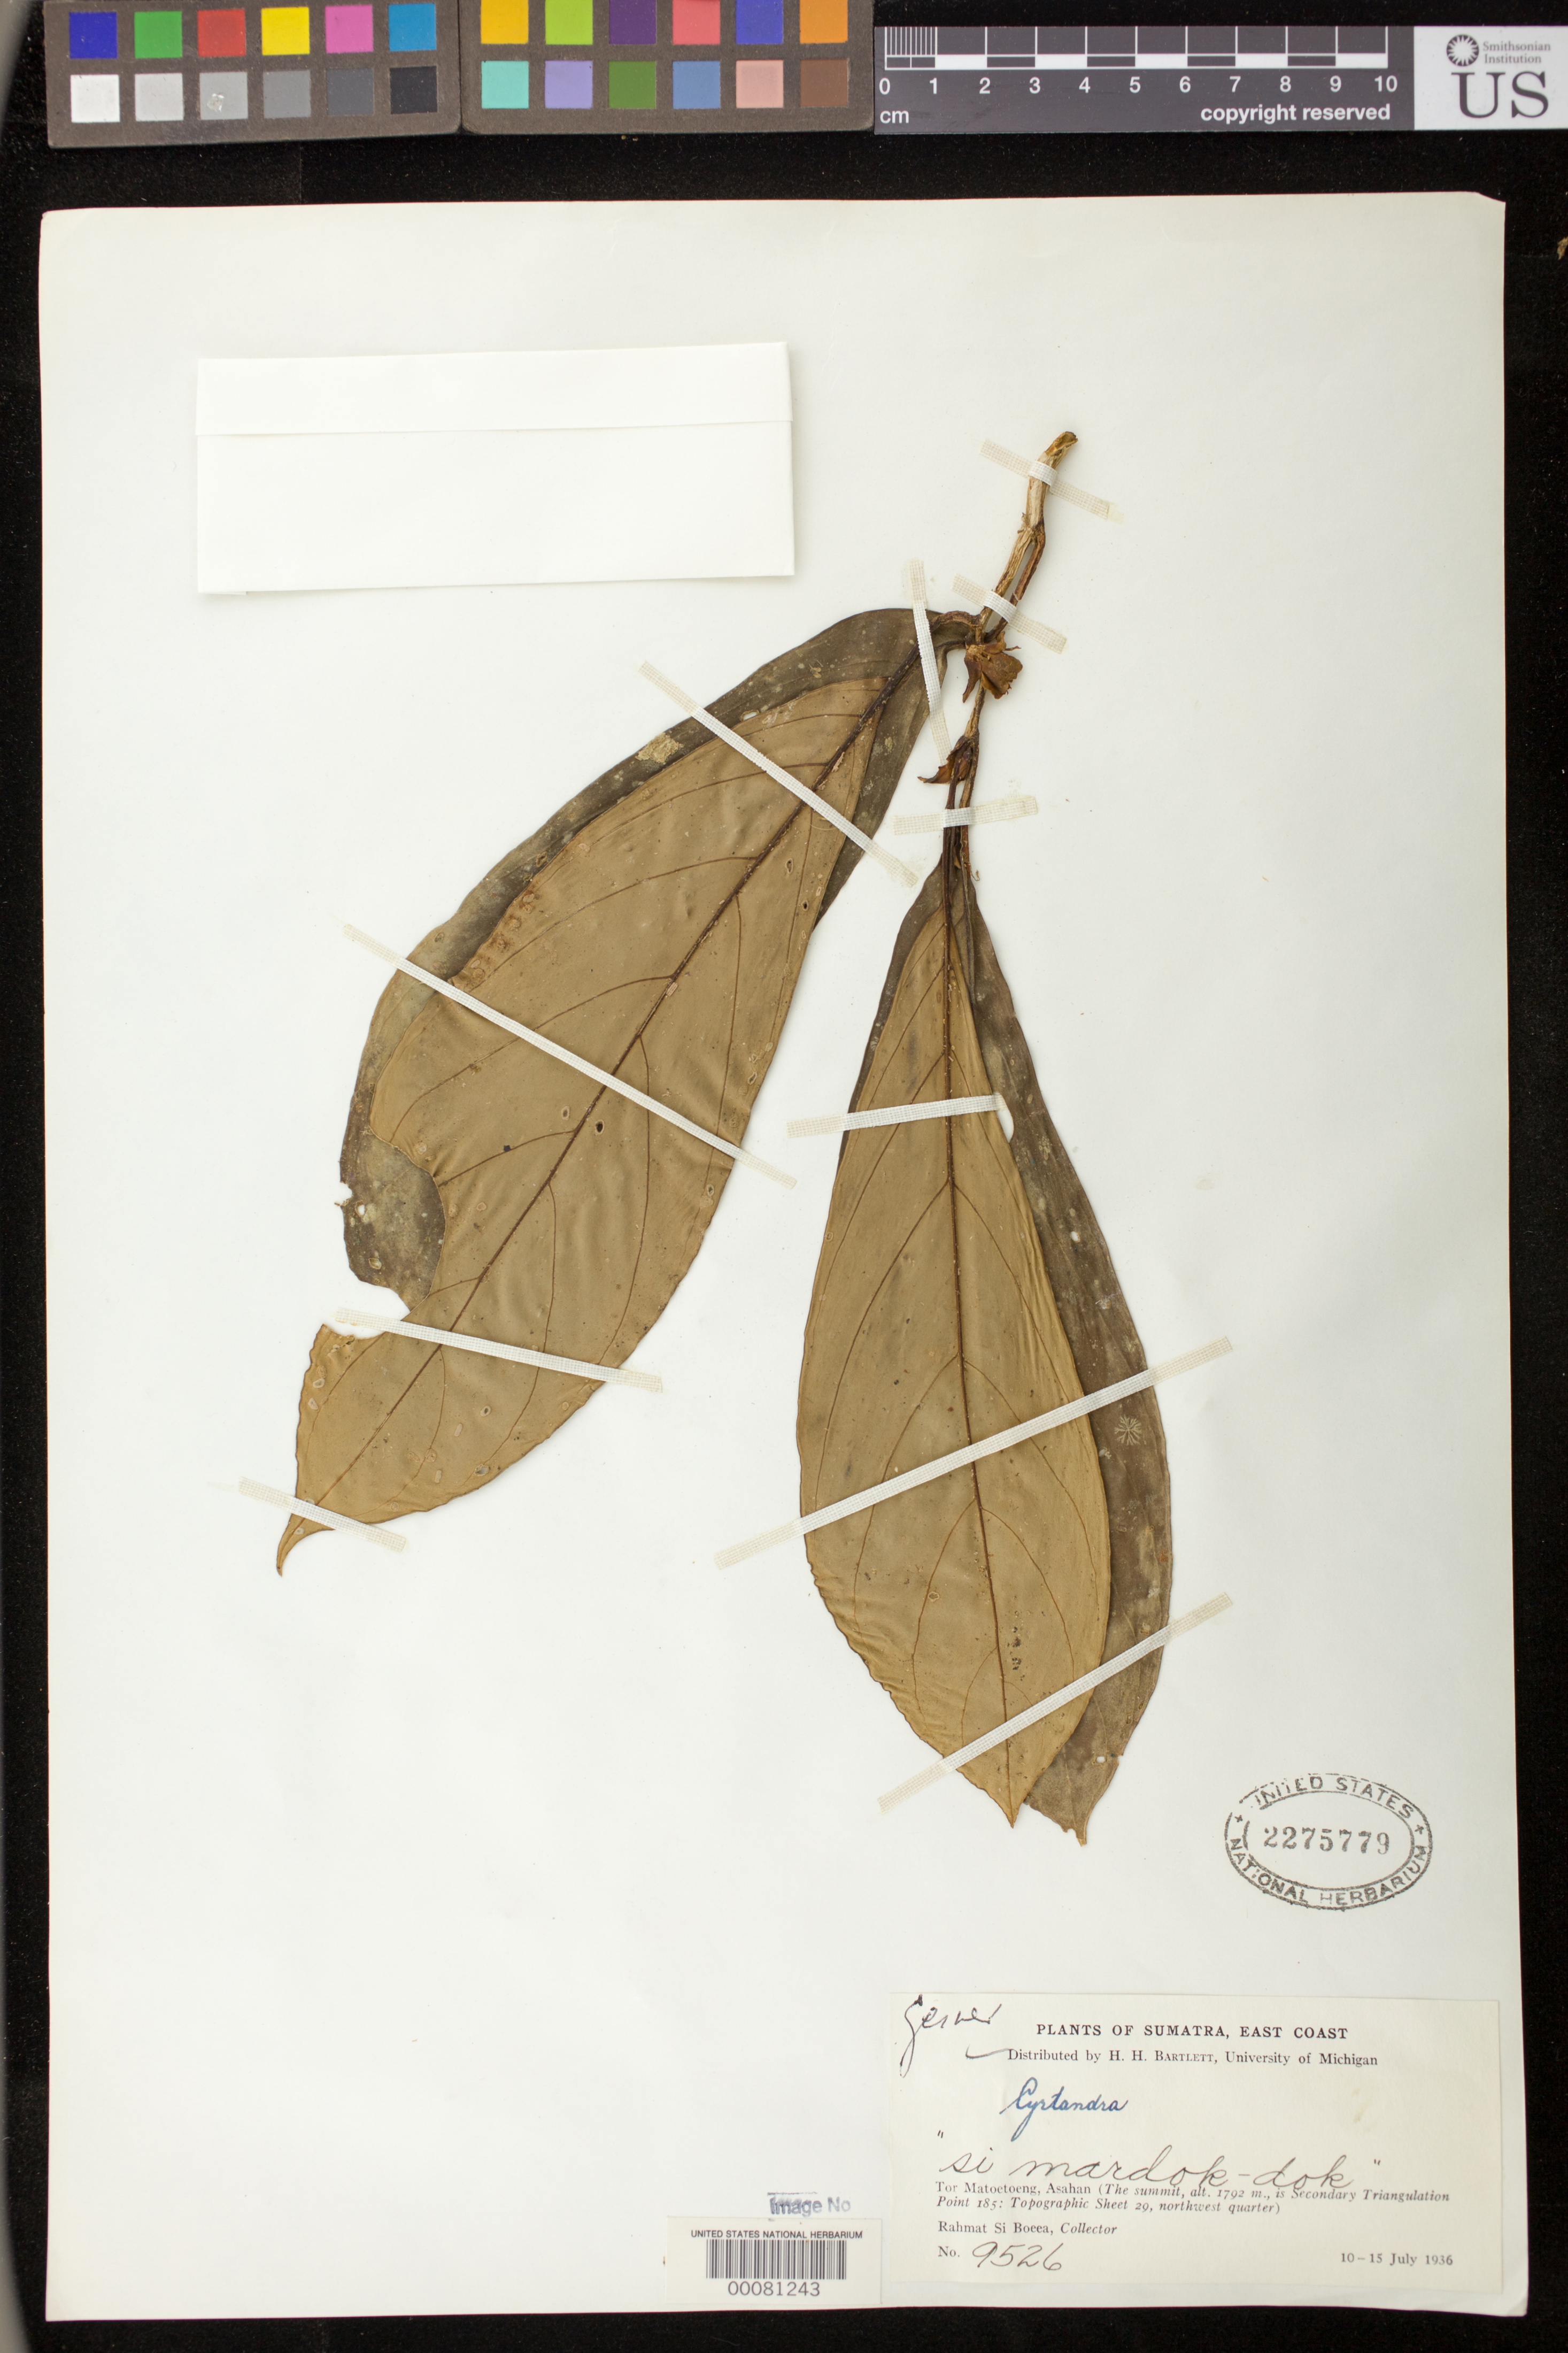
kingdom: Plantae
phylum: Tracheophyta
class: Magnoliopsida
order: Lamiales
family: Gesneriaceae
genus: Cyrtandra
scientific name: Cyrtandra sp.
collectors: Rahmat Si Boeea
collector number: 9526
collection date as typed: Jun-Jul 1936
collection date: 1936-06/1936-07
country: Indonesia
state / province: Sumatra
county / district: Sumatera Utara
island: Sumatra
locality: East coast, tor matoetoeng, asahan, (the summit is secondary triangulation pt 185, topographic sheet 29 nw quarter)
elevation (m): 1792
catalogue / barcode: US 2275779